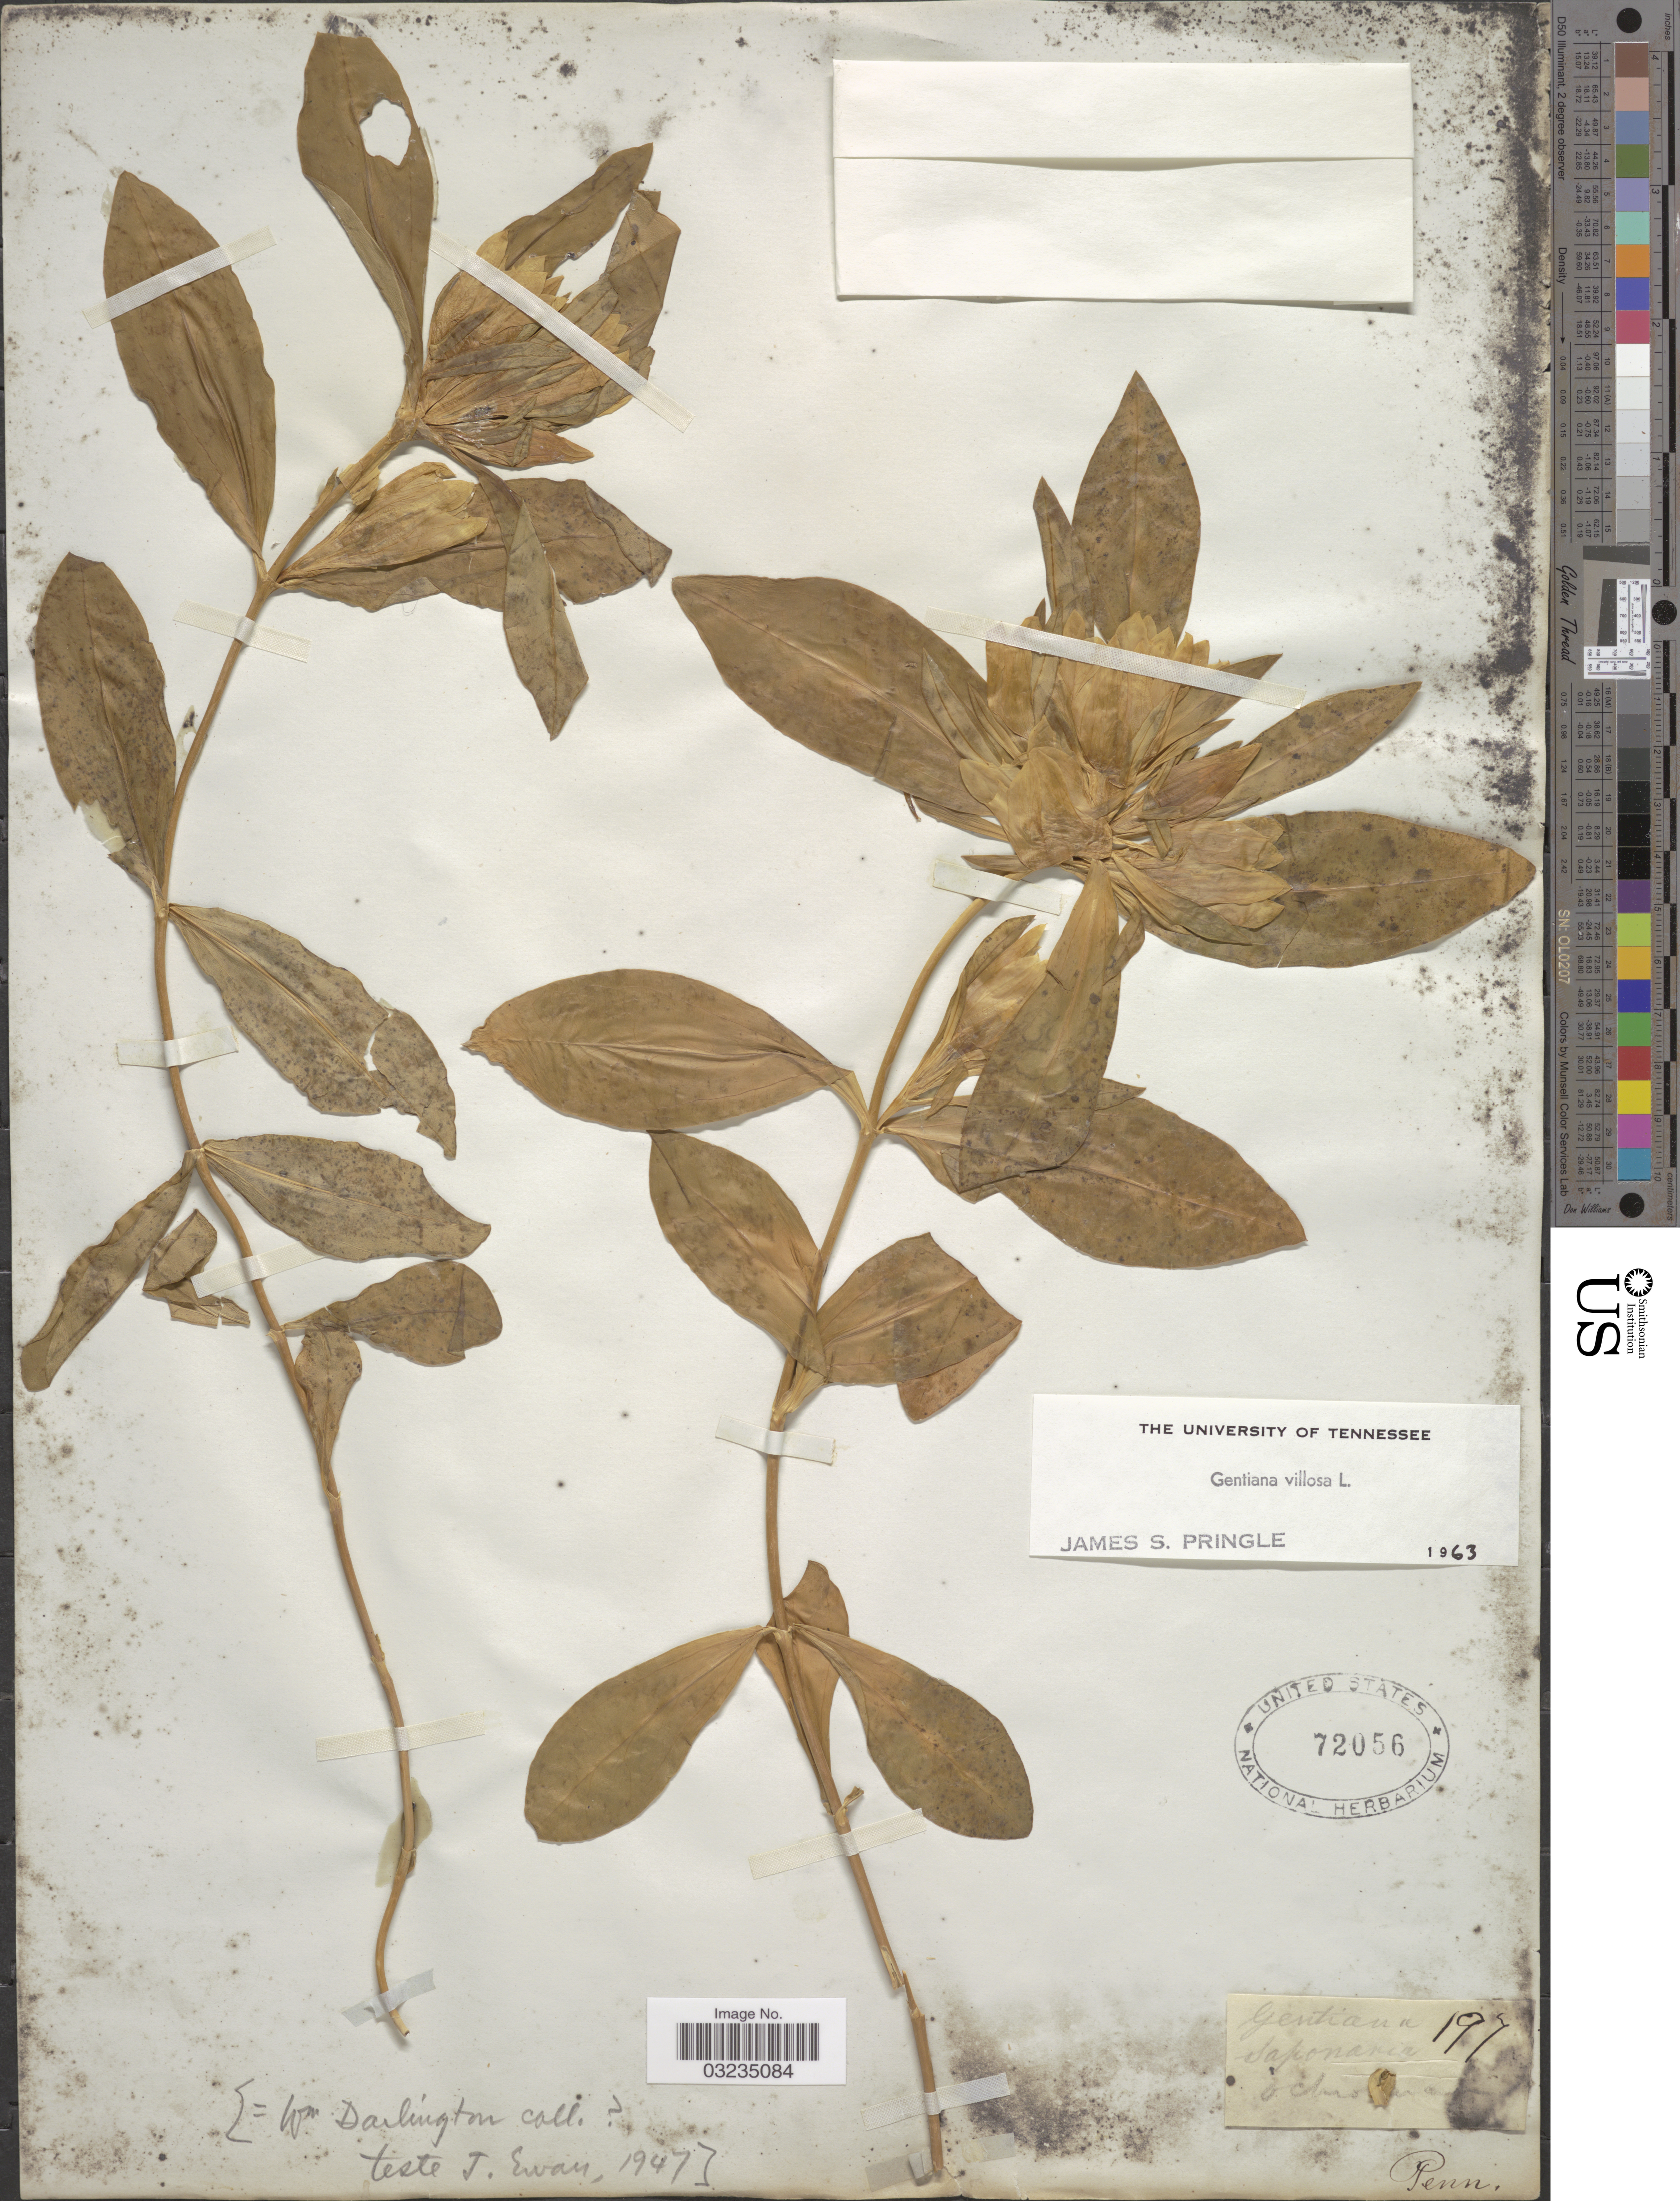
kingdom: Plantae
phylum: Tracheophyta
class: Magnoliopsida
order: Gentianales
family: Gentianaceae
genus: Gentiana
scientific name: Gentiana villosa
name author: L.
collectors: W. Darlington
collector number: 197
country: United States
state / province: Pennsylvania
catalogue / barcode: US 72056